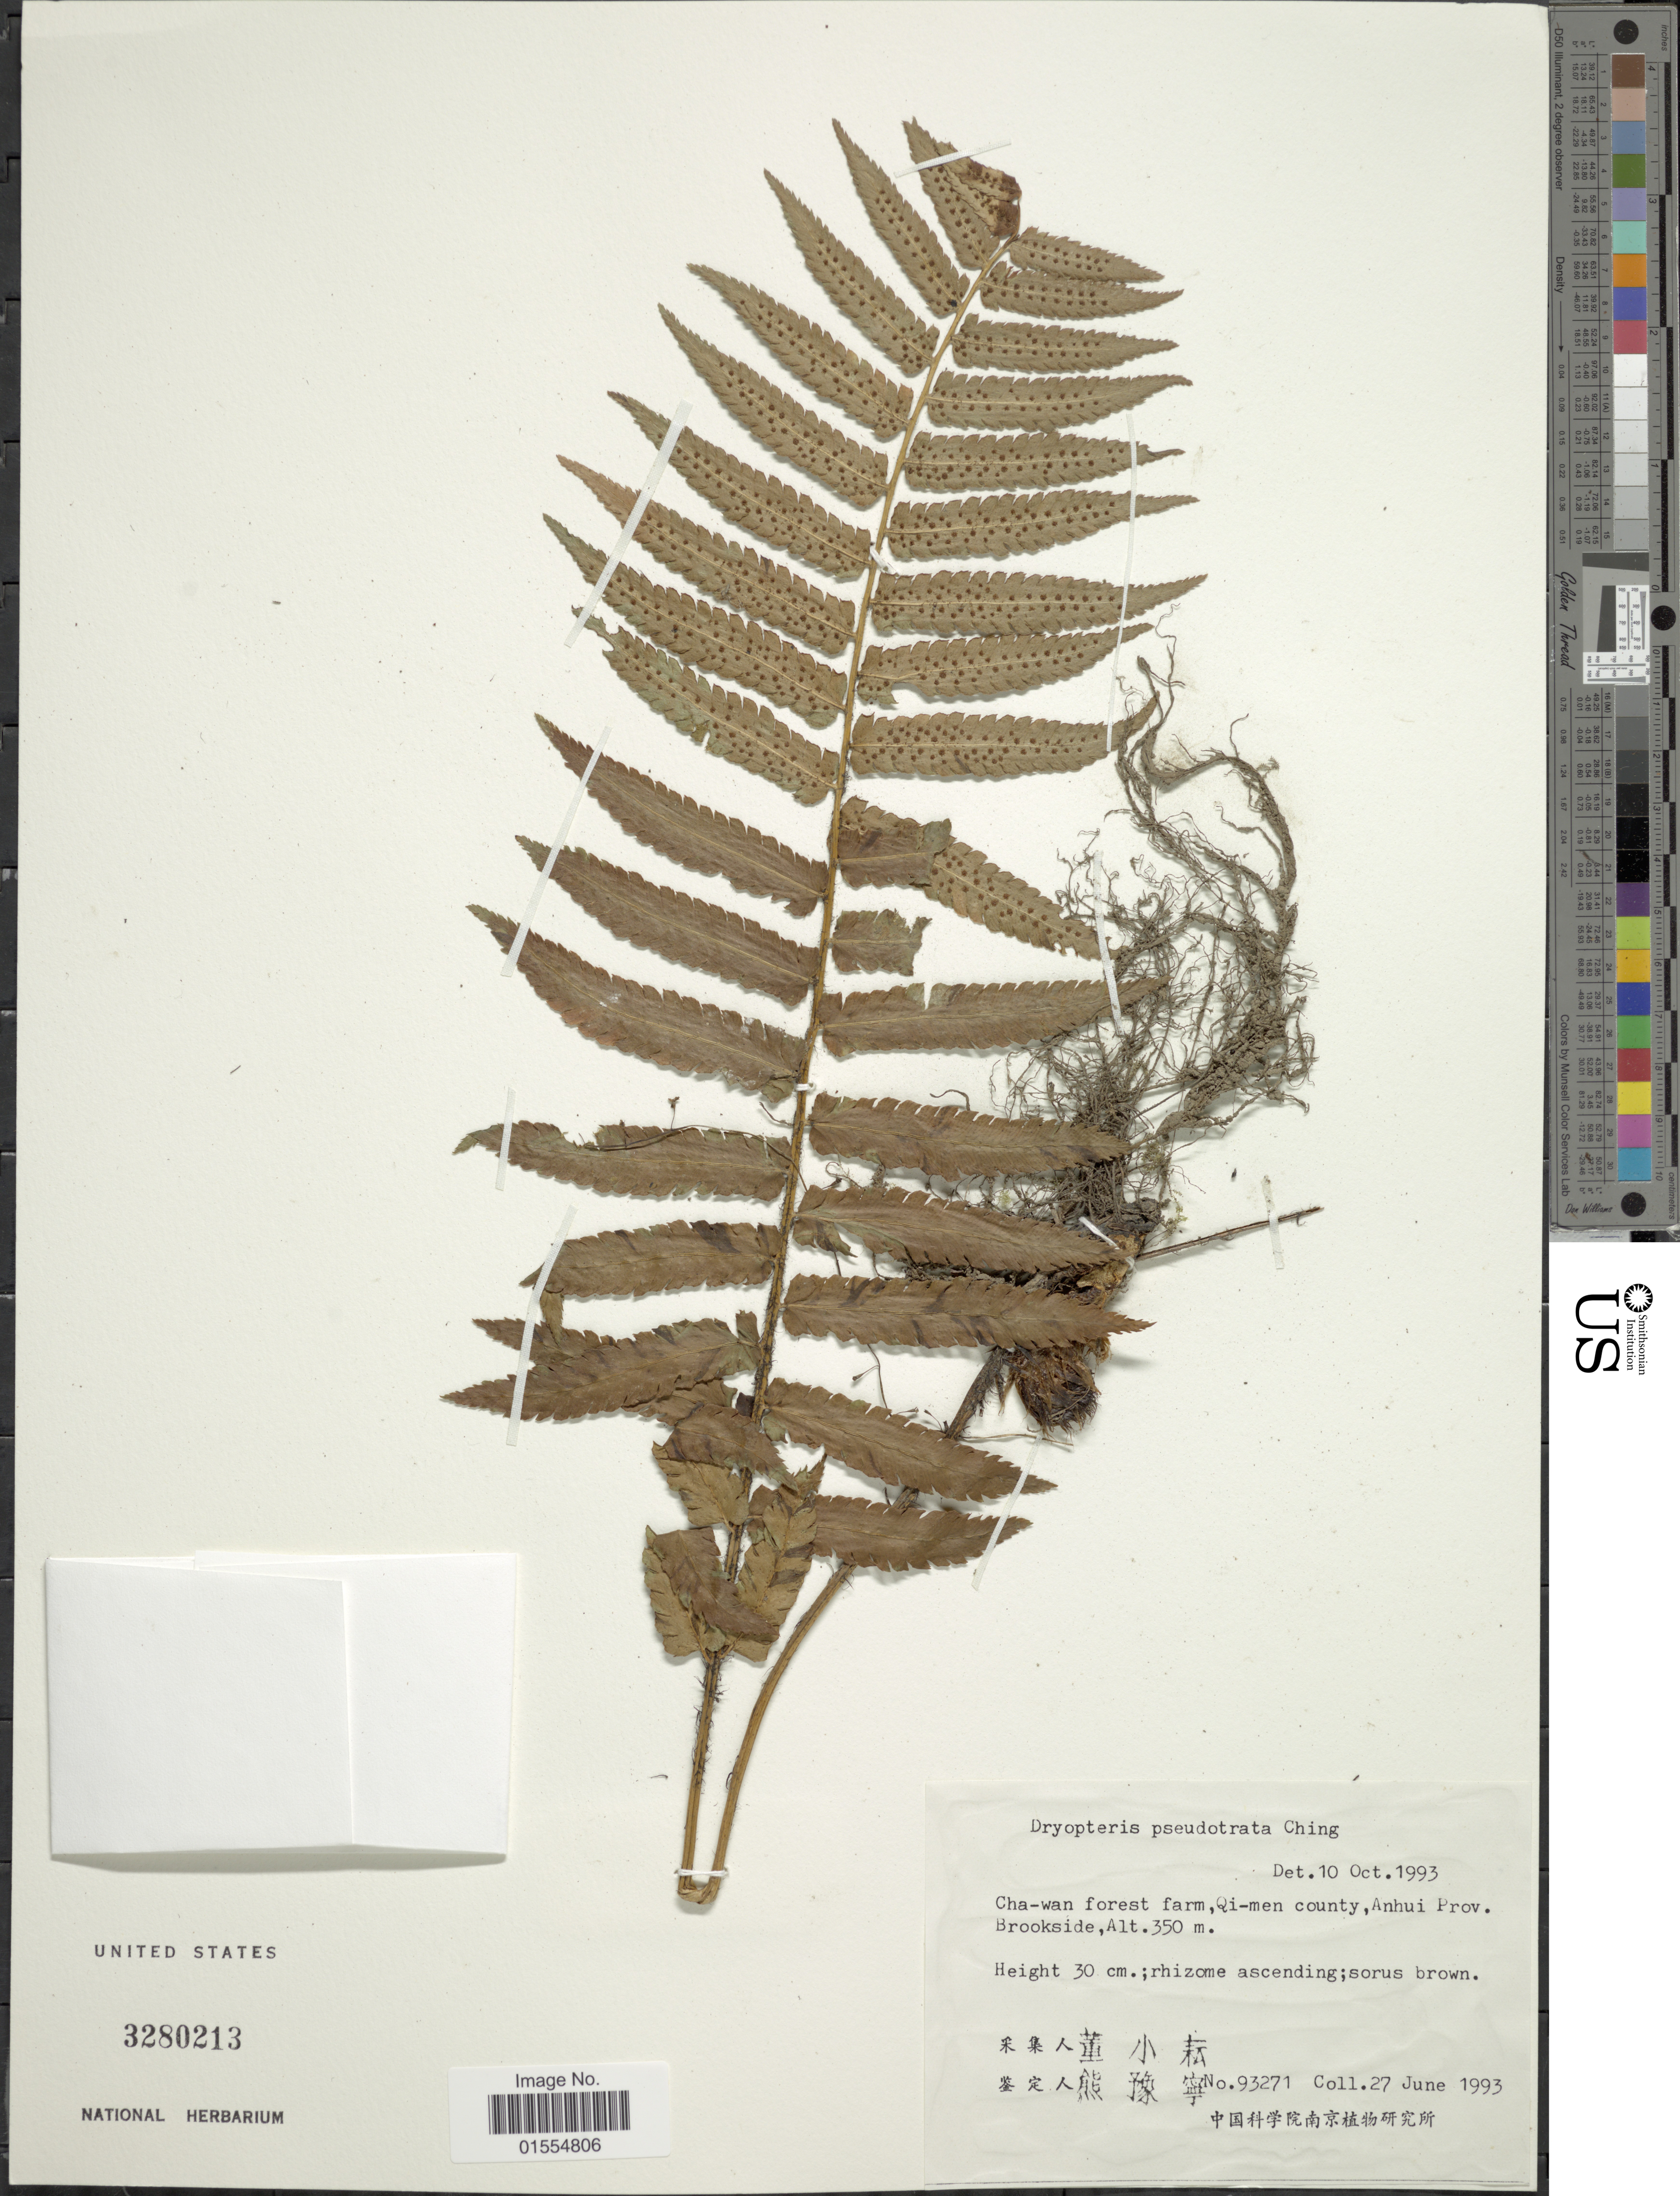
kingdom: Plantae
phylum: Tracheophyta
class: Polypodiopsida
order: Polypodiales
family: Dryopteridaceae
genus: Dryopteris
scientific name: Dryopteris pseudotrata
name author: Ching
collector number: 93271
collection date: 1993-06-27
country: China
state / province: Anhui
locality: Ch-wan forest farm, Qi-men county, Anhui Prov. Brookside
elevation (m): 350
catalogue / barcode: US 3280213